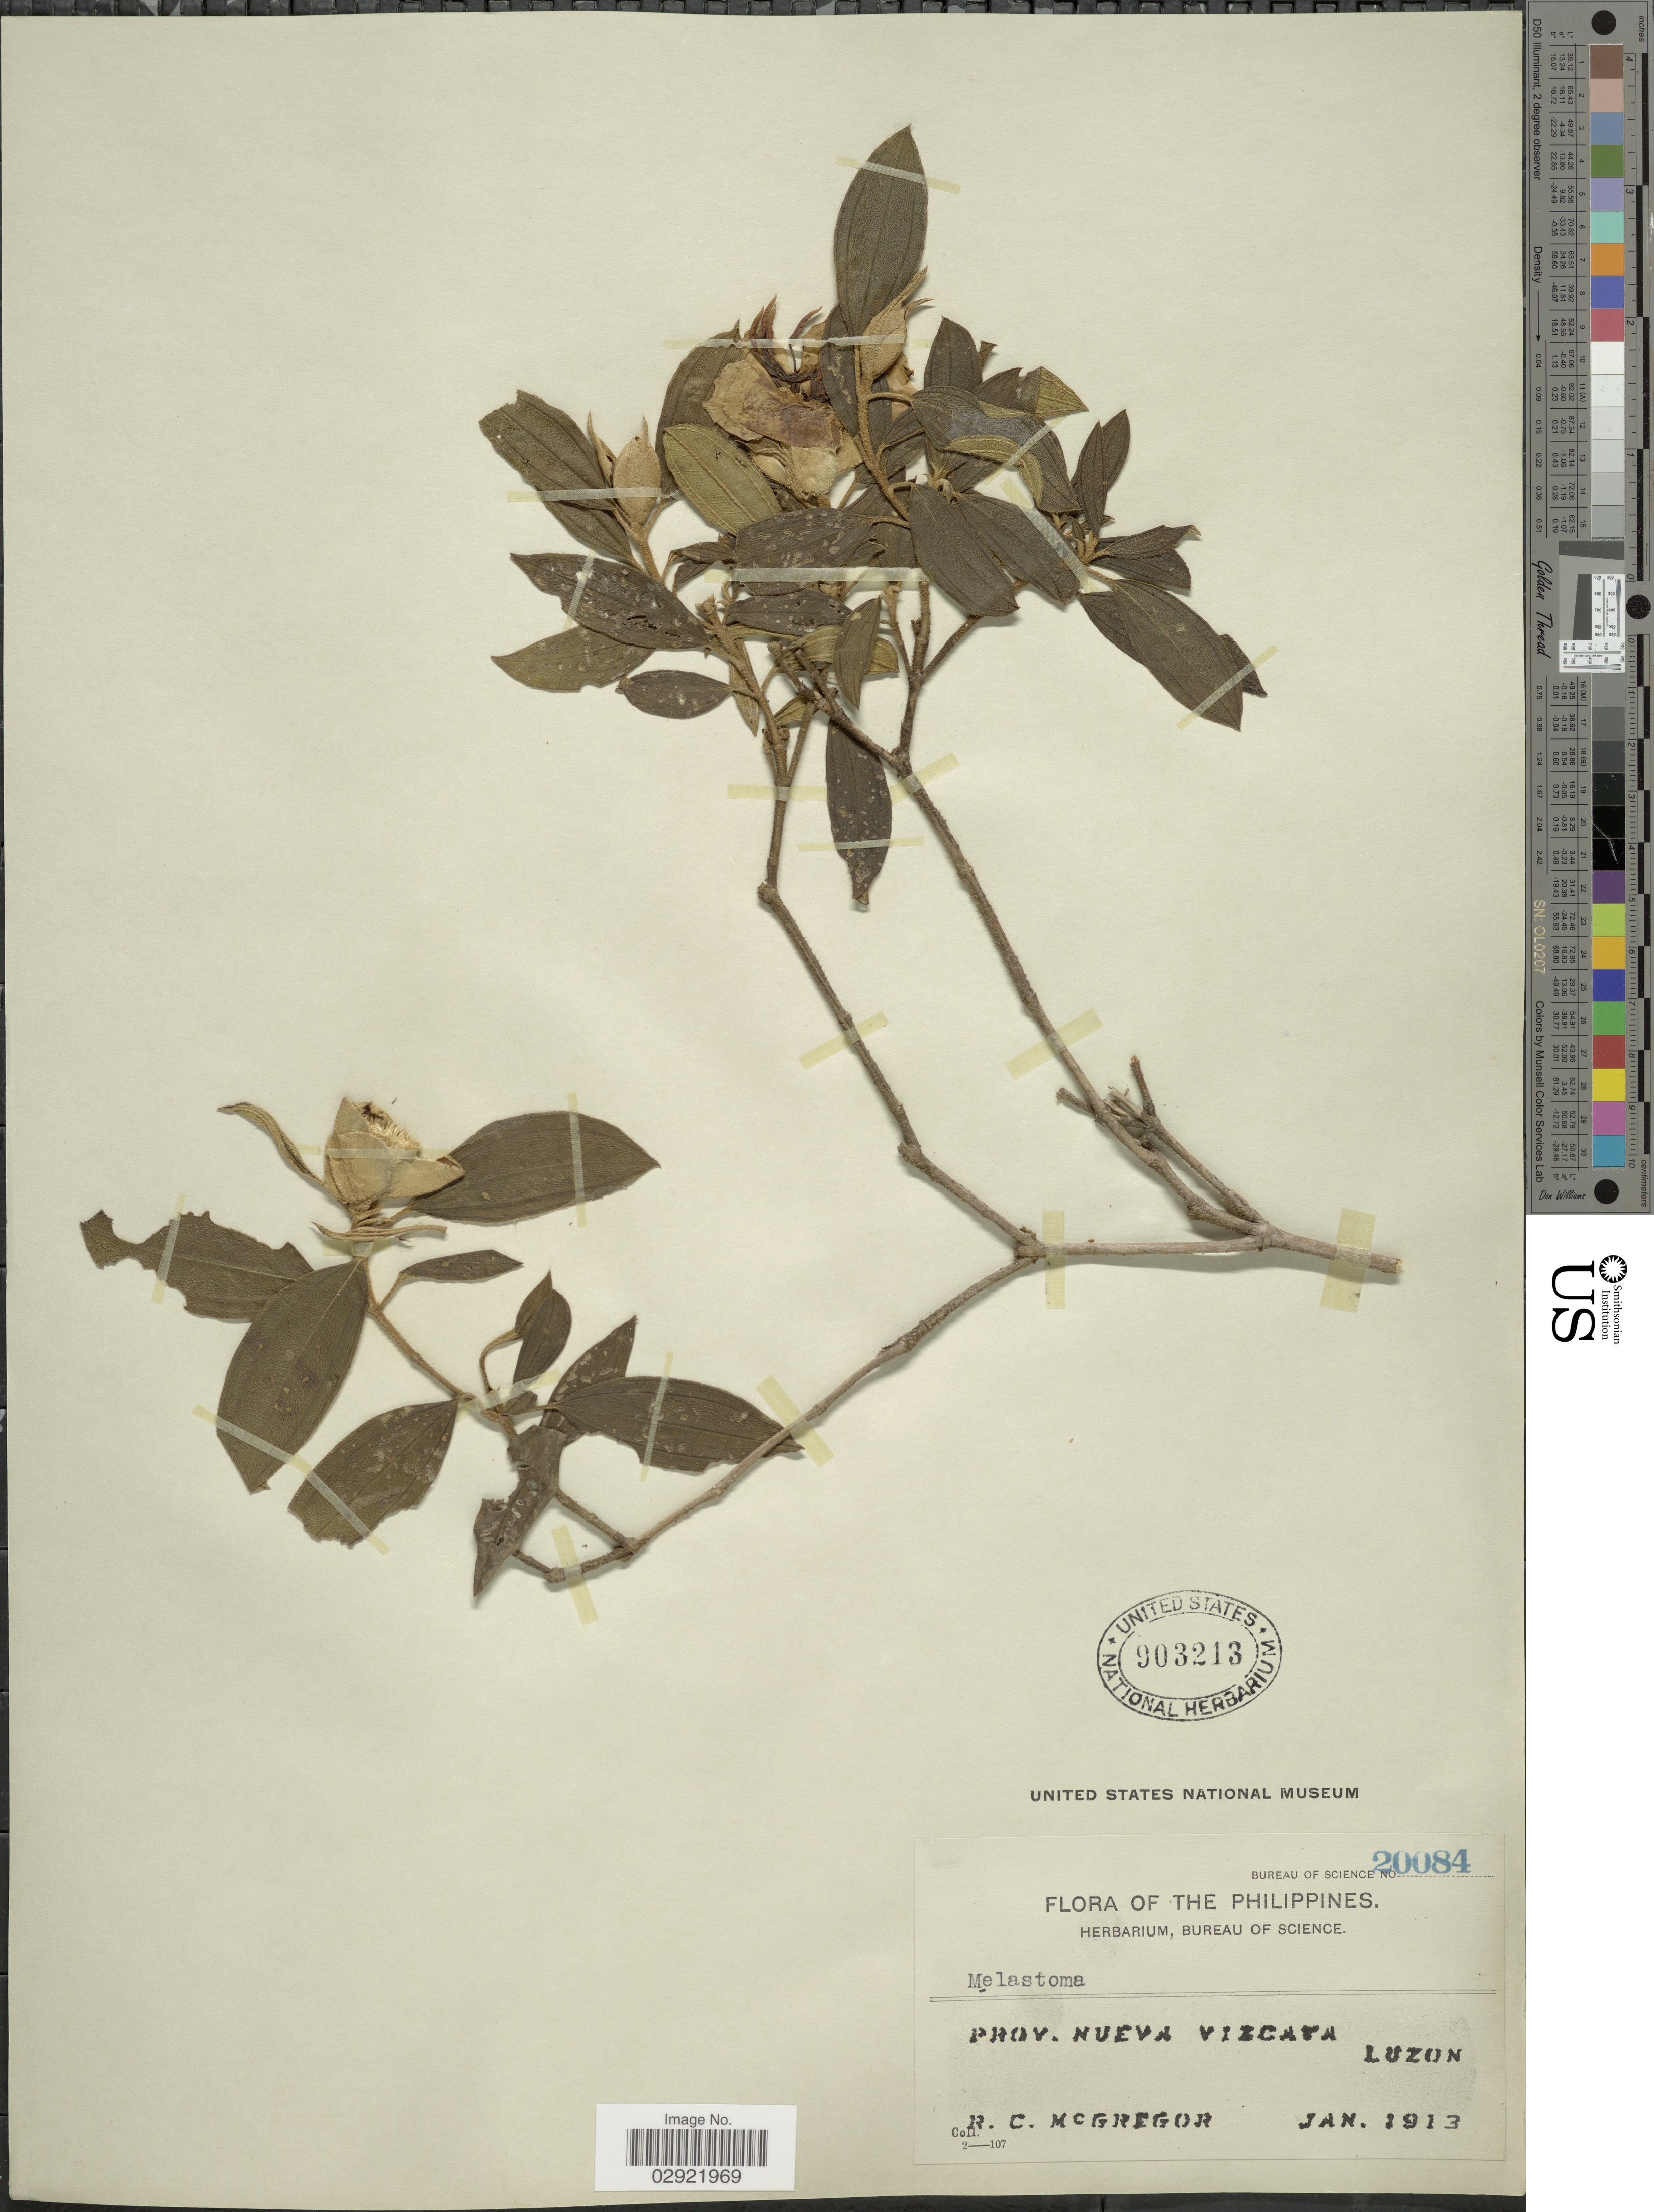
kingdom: Plantae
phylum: Tracheophyta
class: Magnoliopsida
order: Myrtales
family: Melastomataceae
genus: Melastoma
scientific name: Melastoma sp.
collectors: R. C. McGregor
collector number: Bureau of Science 20084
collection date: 1913-01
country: Philippines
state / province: Cagayan Valley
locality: Prov. Nueva Vizcaya, Luzon.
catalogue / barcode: US 903213